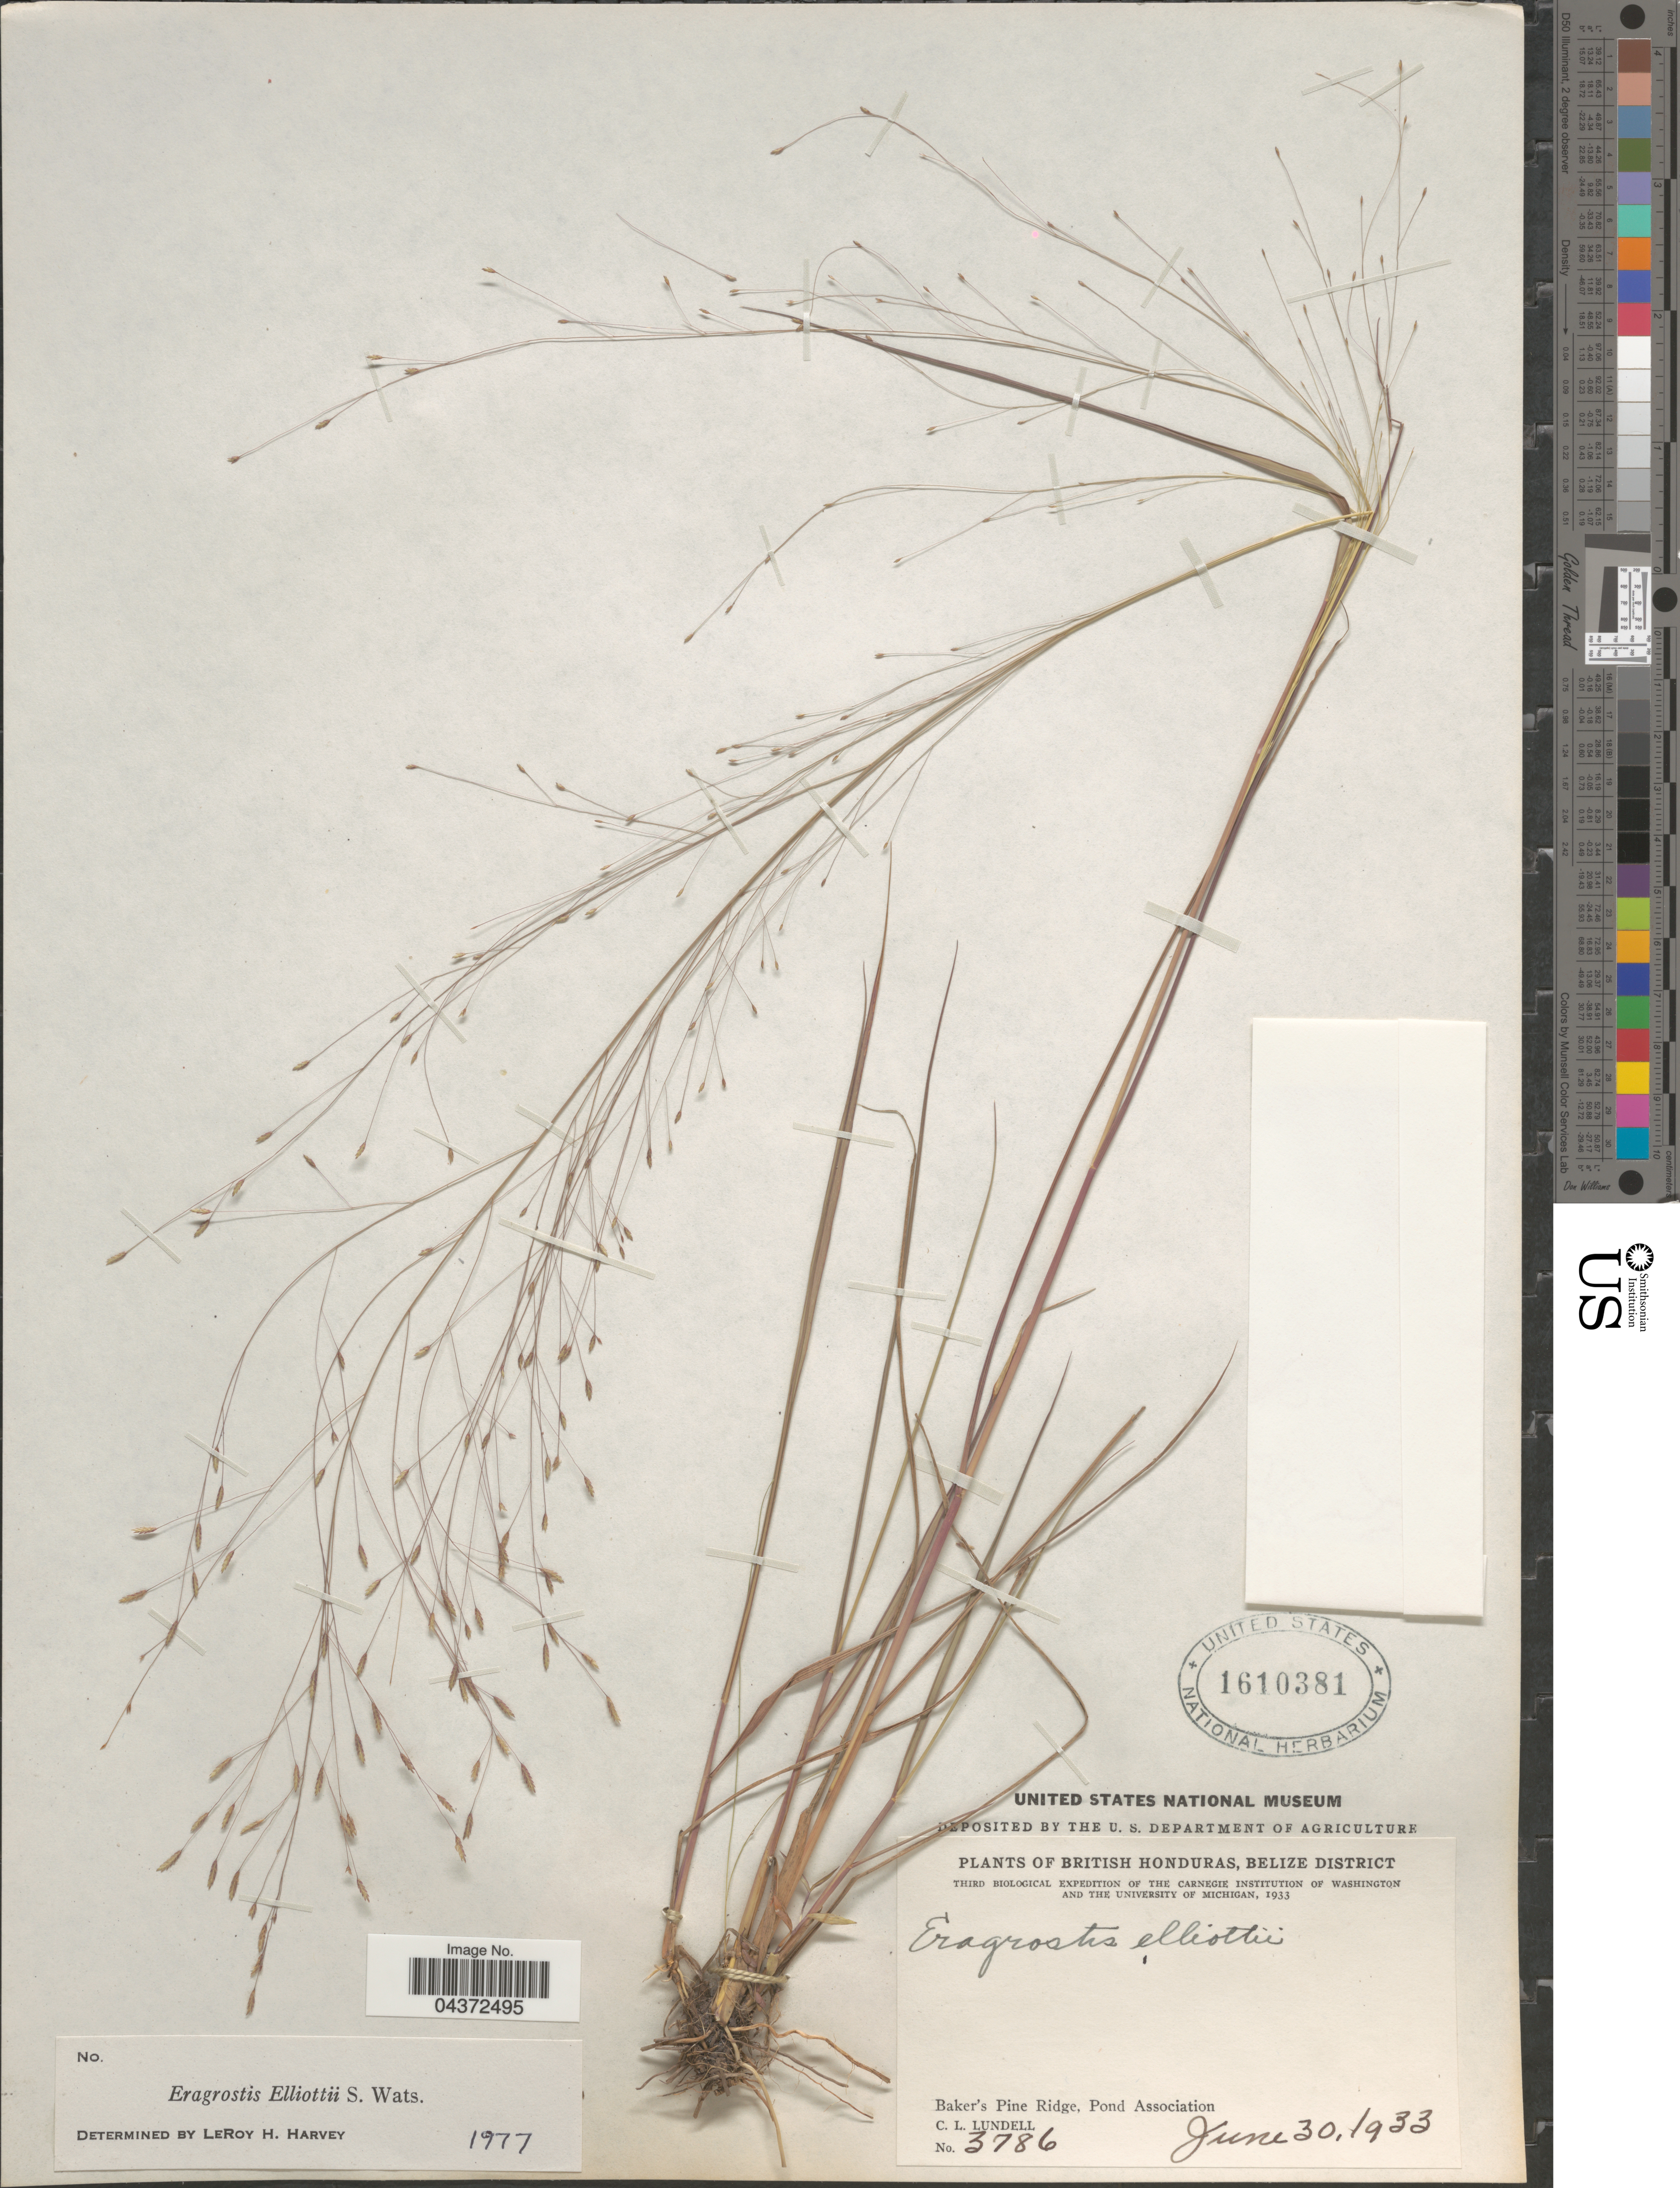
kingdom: Plantae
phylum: Tracheophyta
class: Liliopsida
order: Poales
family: Poaceae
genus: Eragrostis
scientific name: Eragrostis elliottii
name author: S. Watson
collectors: C. L. Lundell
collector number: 3786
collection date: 1933-06-30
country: Belize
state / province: Belize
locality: British Honduras, Belize District. Third Biological Expedition of the Carnegie Institution of Washington and the University of Michigan, 1933. Baker's Pine Ridge, Pond Association.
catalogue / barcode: US 1610381